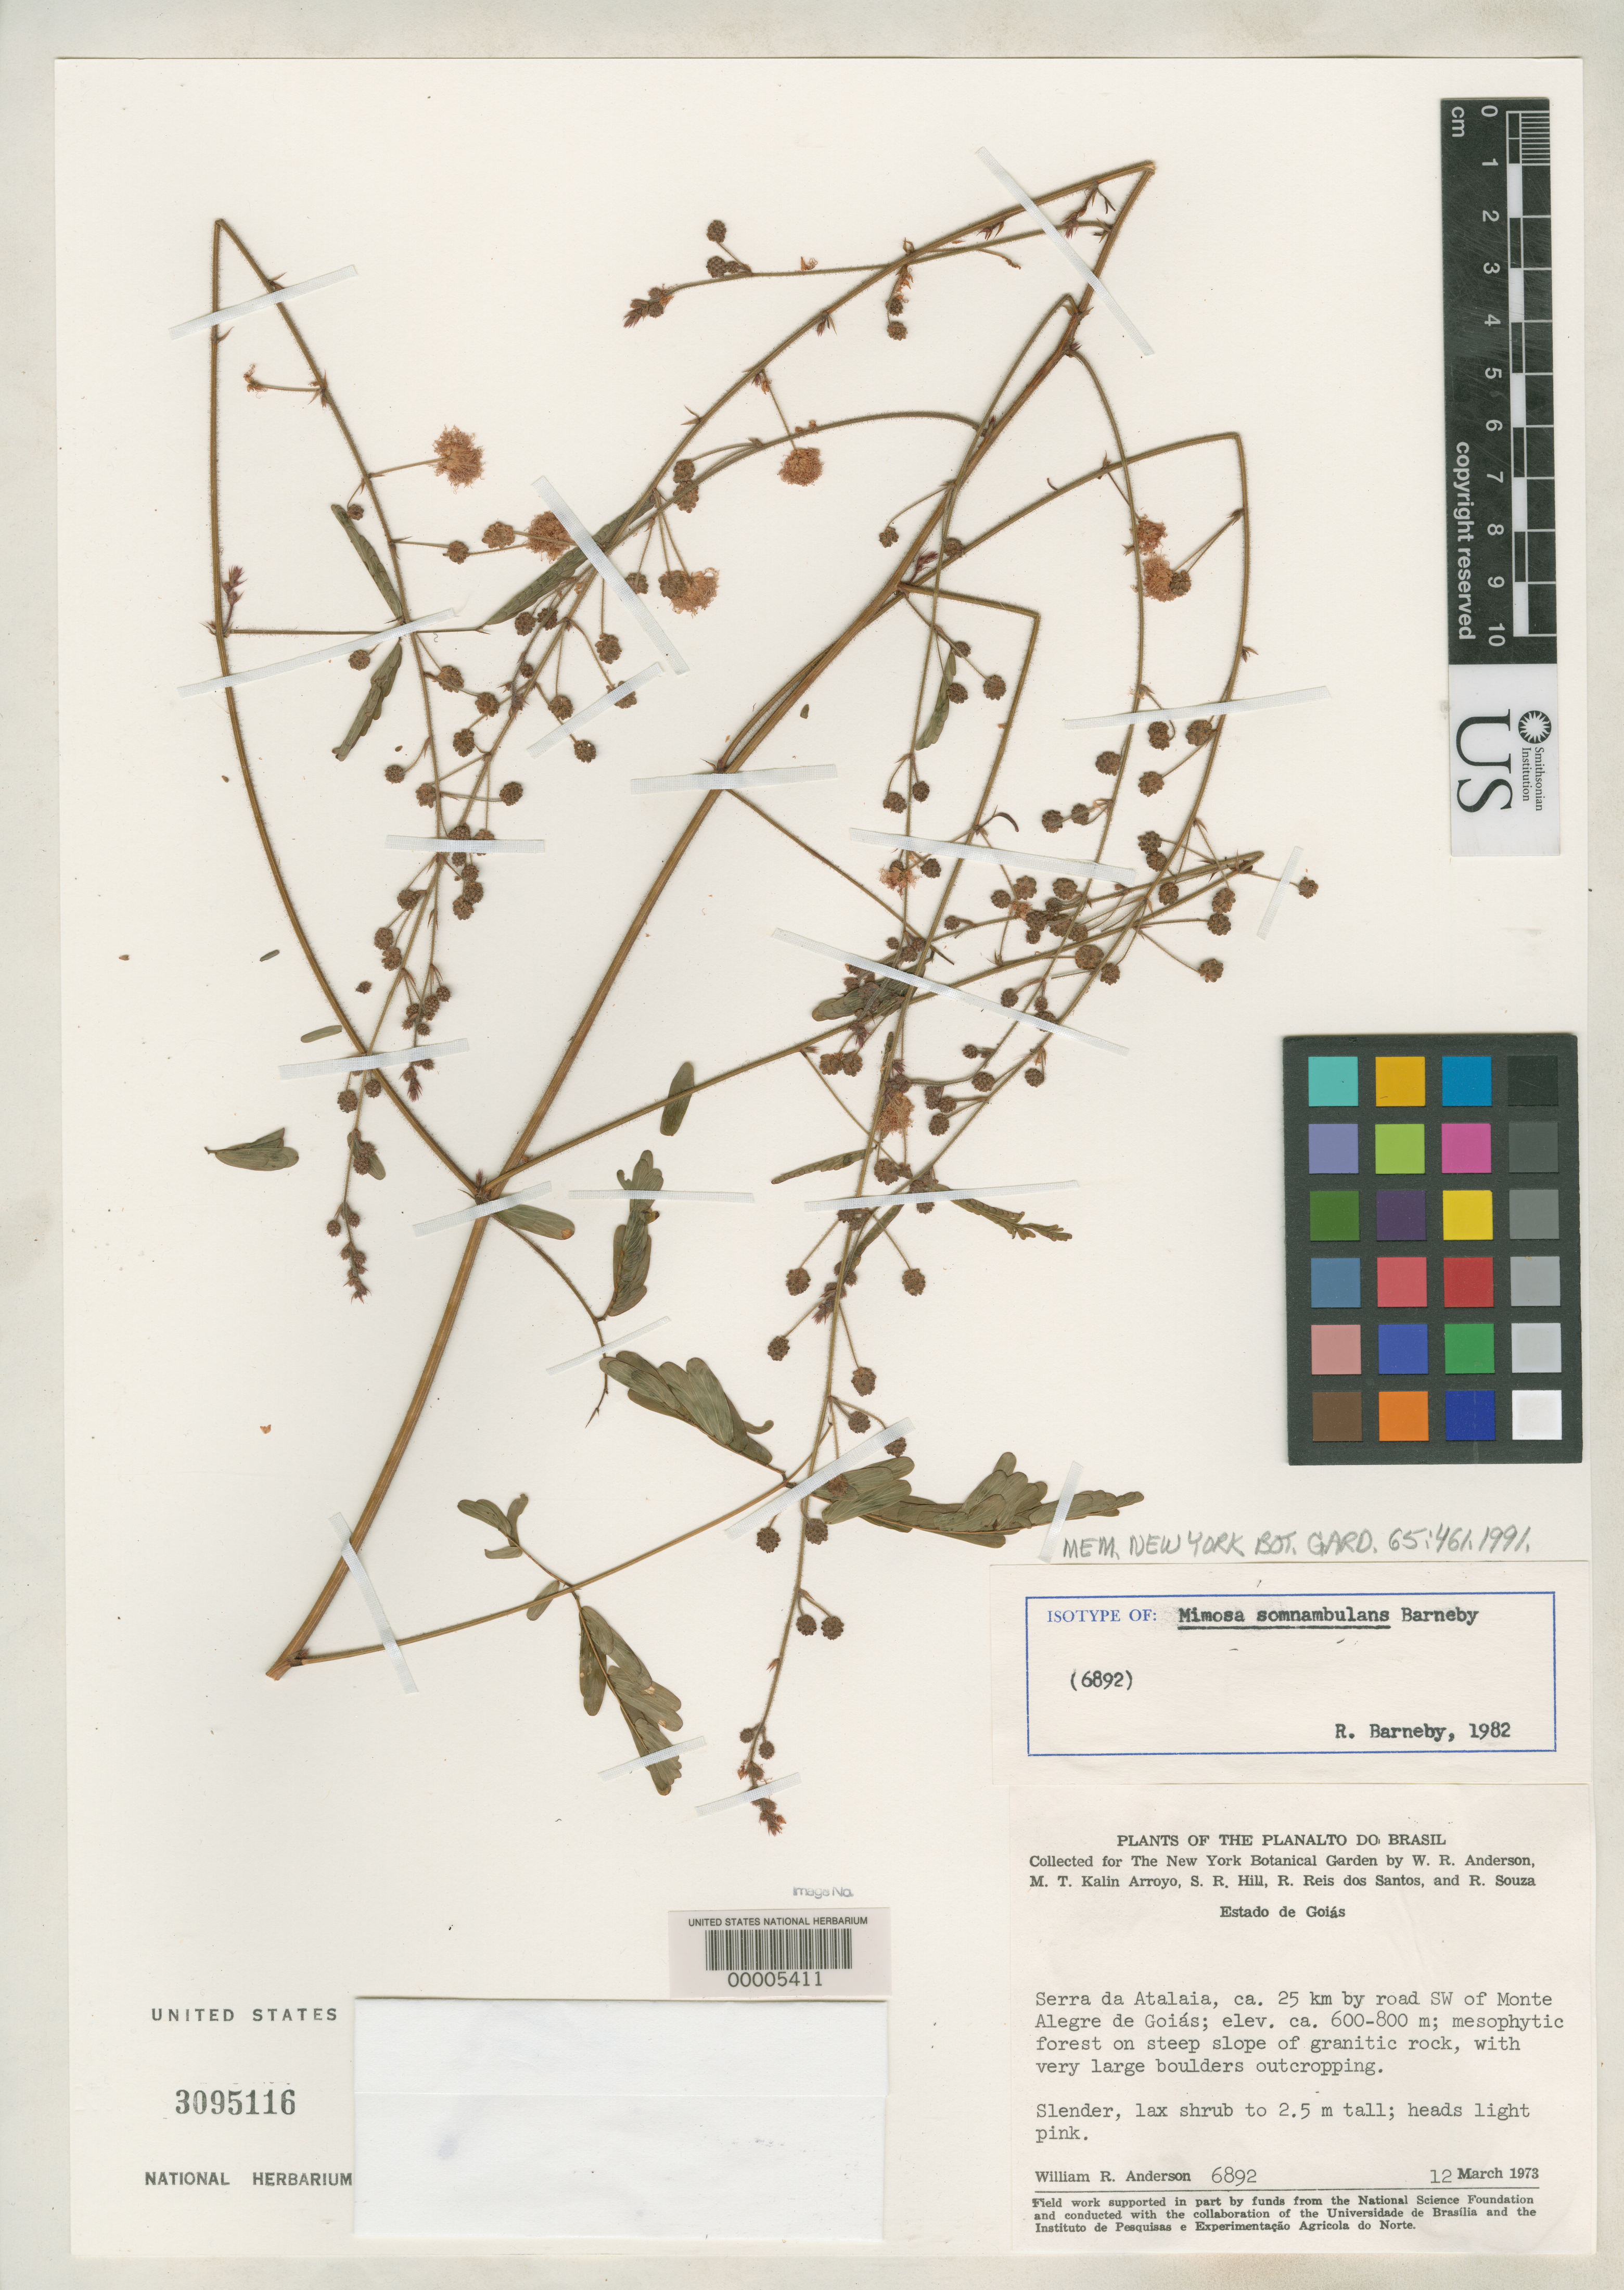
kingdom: Plantae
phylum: Tracheophyta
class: Magnoliopsida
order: Fabales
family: Fabaceae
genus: Mimosa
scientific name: Mimosa somnambulans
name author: Barneby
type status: Isotype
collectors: W. Anderson, K. Arroyo, S. Hill, R. G. P. Santos & R. Souza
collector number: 6892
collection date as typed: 12 Mar 1973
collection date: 1973-03-12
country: Brazil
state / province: Goiás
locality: Serra da Atalaia, ca. 25 km by road SW of Monte Alegre de Goias.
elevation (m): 600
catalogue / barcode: US 3095116